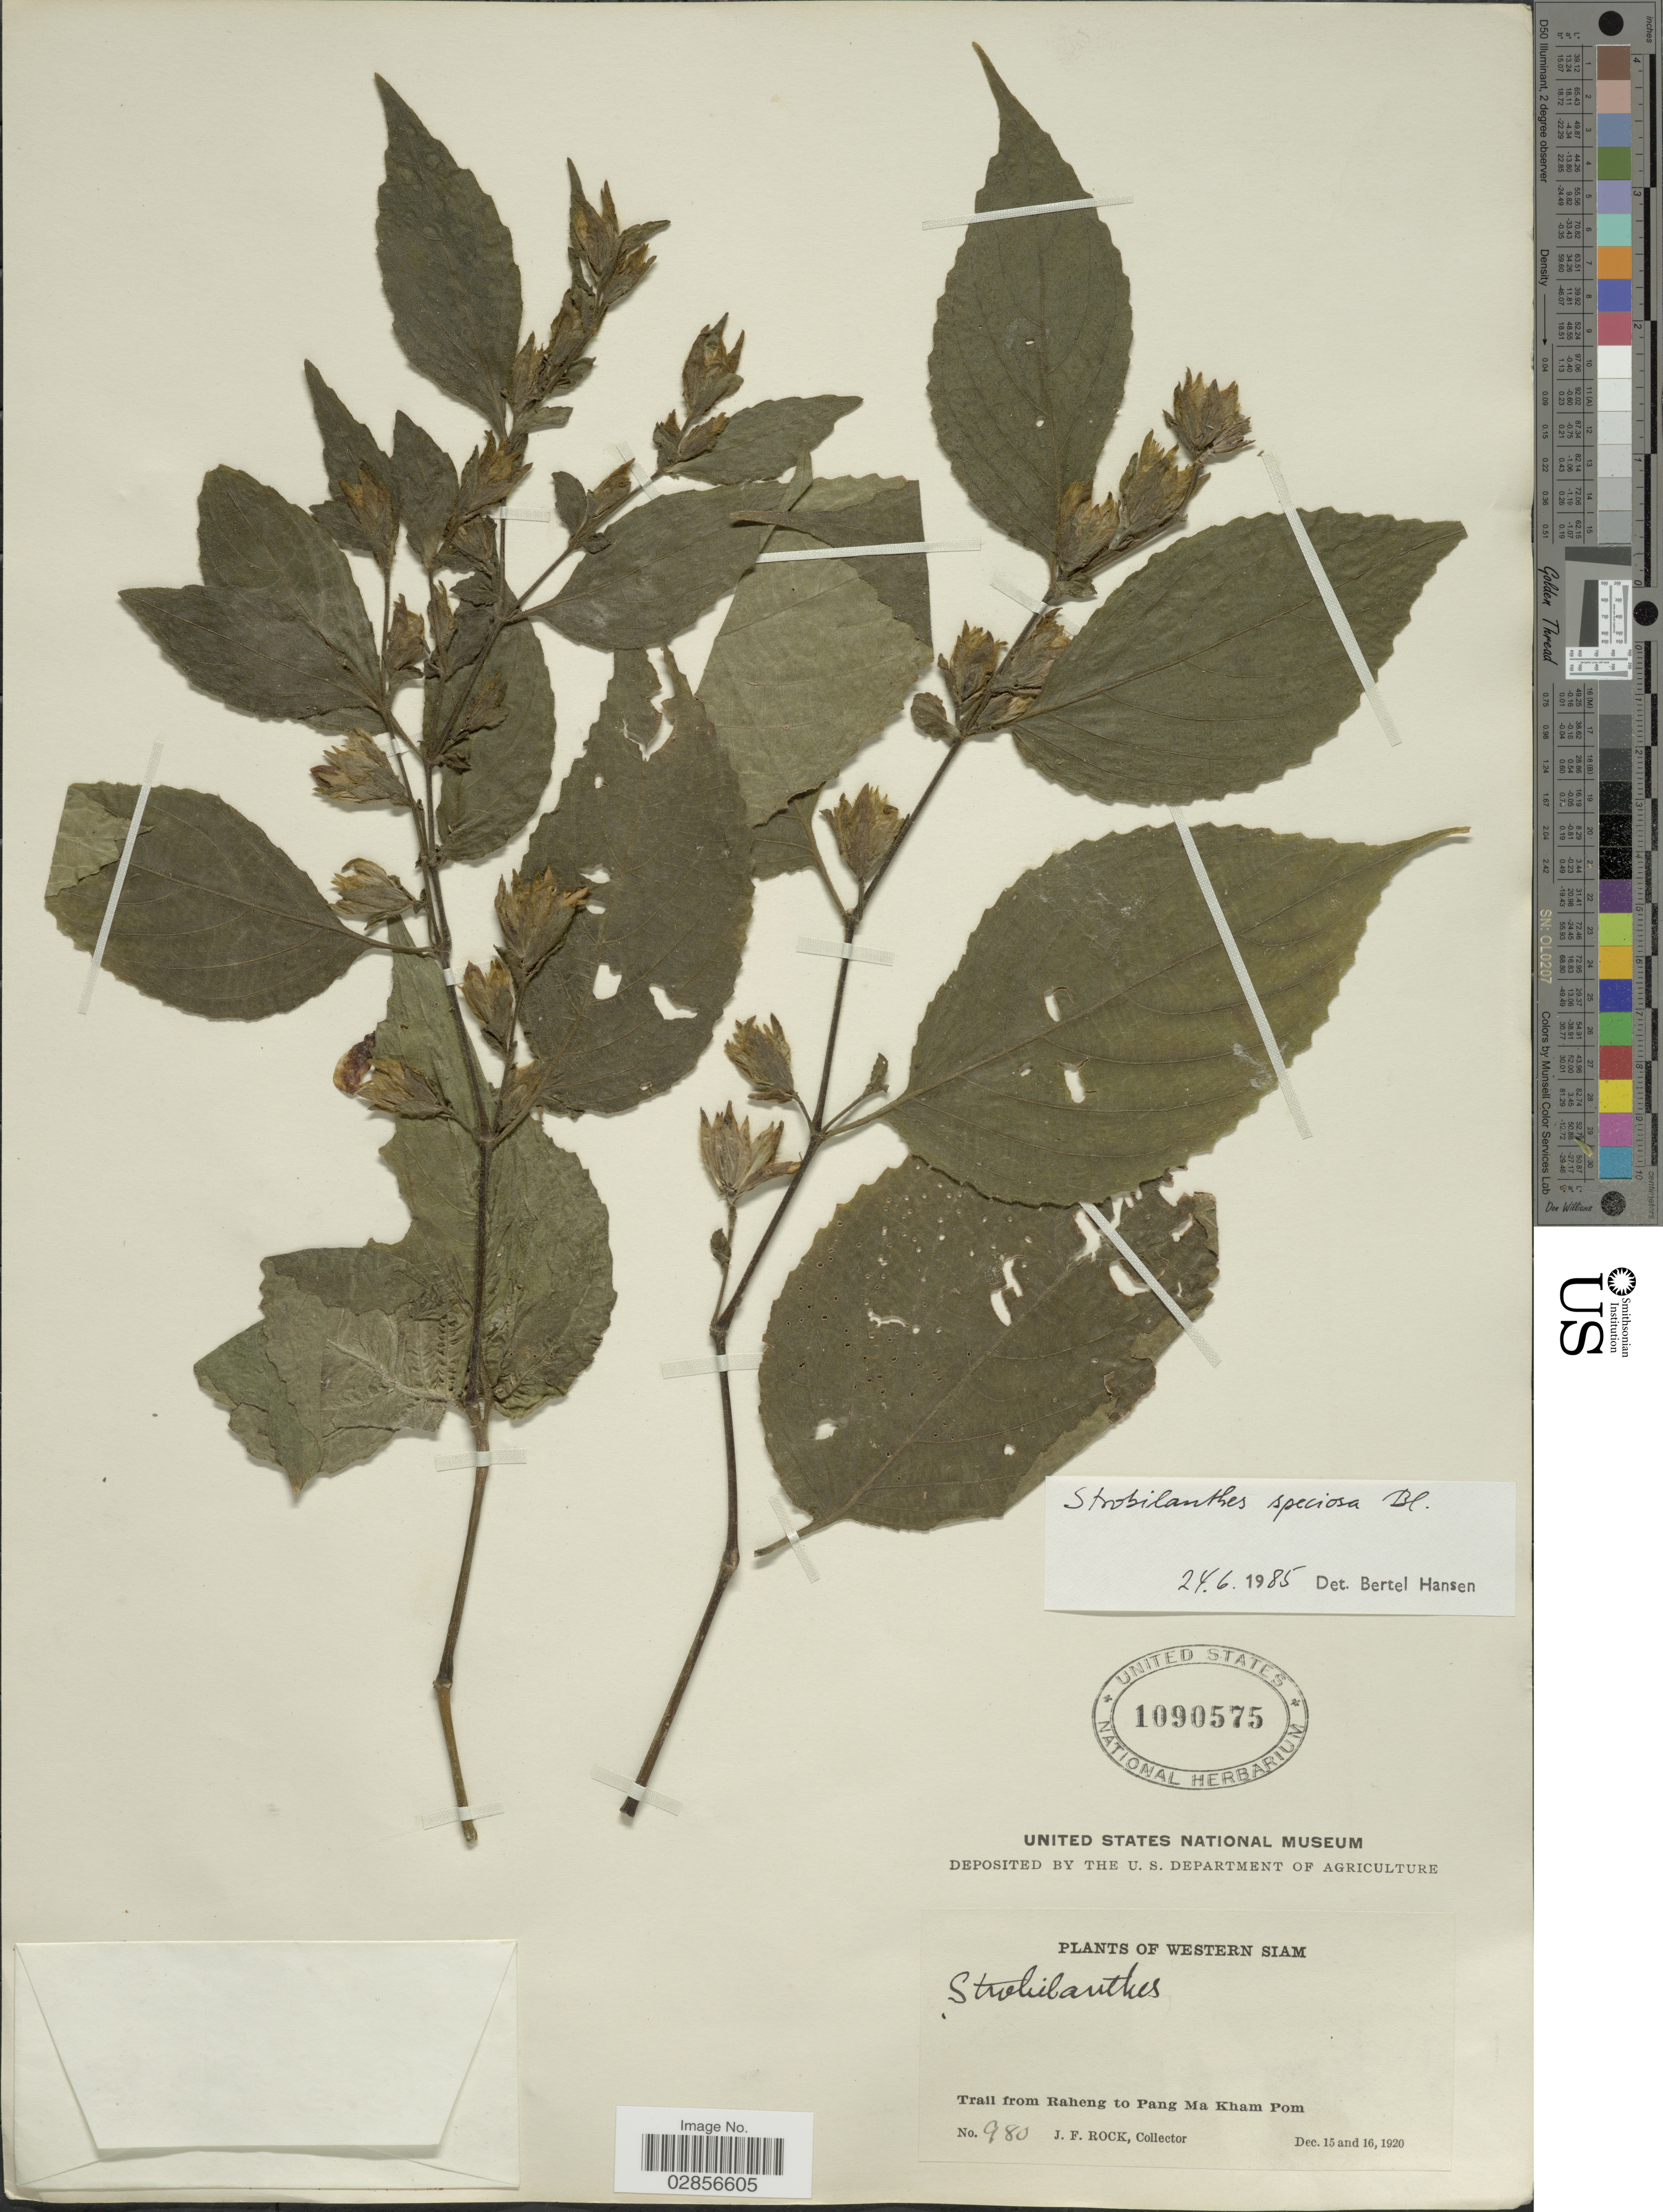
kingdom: Plantae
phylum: Tracheophyta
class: Magnoliopsida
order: Lamiales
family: Acanthaceae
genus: Strobilanthes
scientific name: Strobilanthes speciosa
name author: Blume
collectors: J. Rock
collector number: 980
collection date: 1920-12-15/1920-12-16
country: Thailand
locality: Western Siam, Trail from Raheng to Pang Ma Kham Pom.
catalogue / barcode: US 1090575